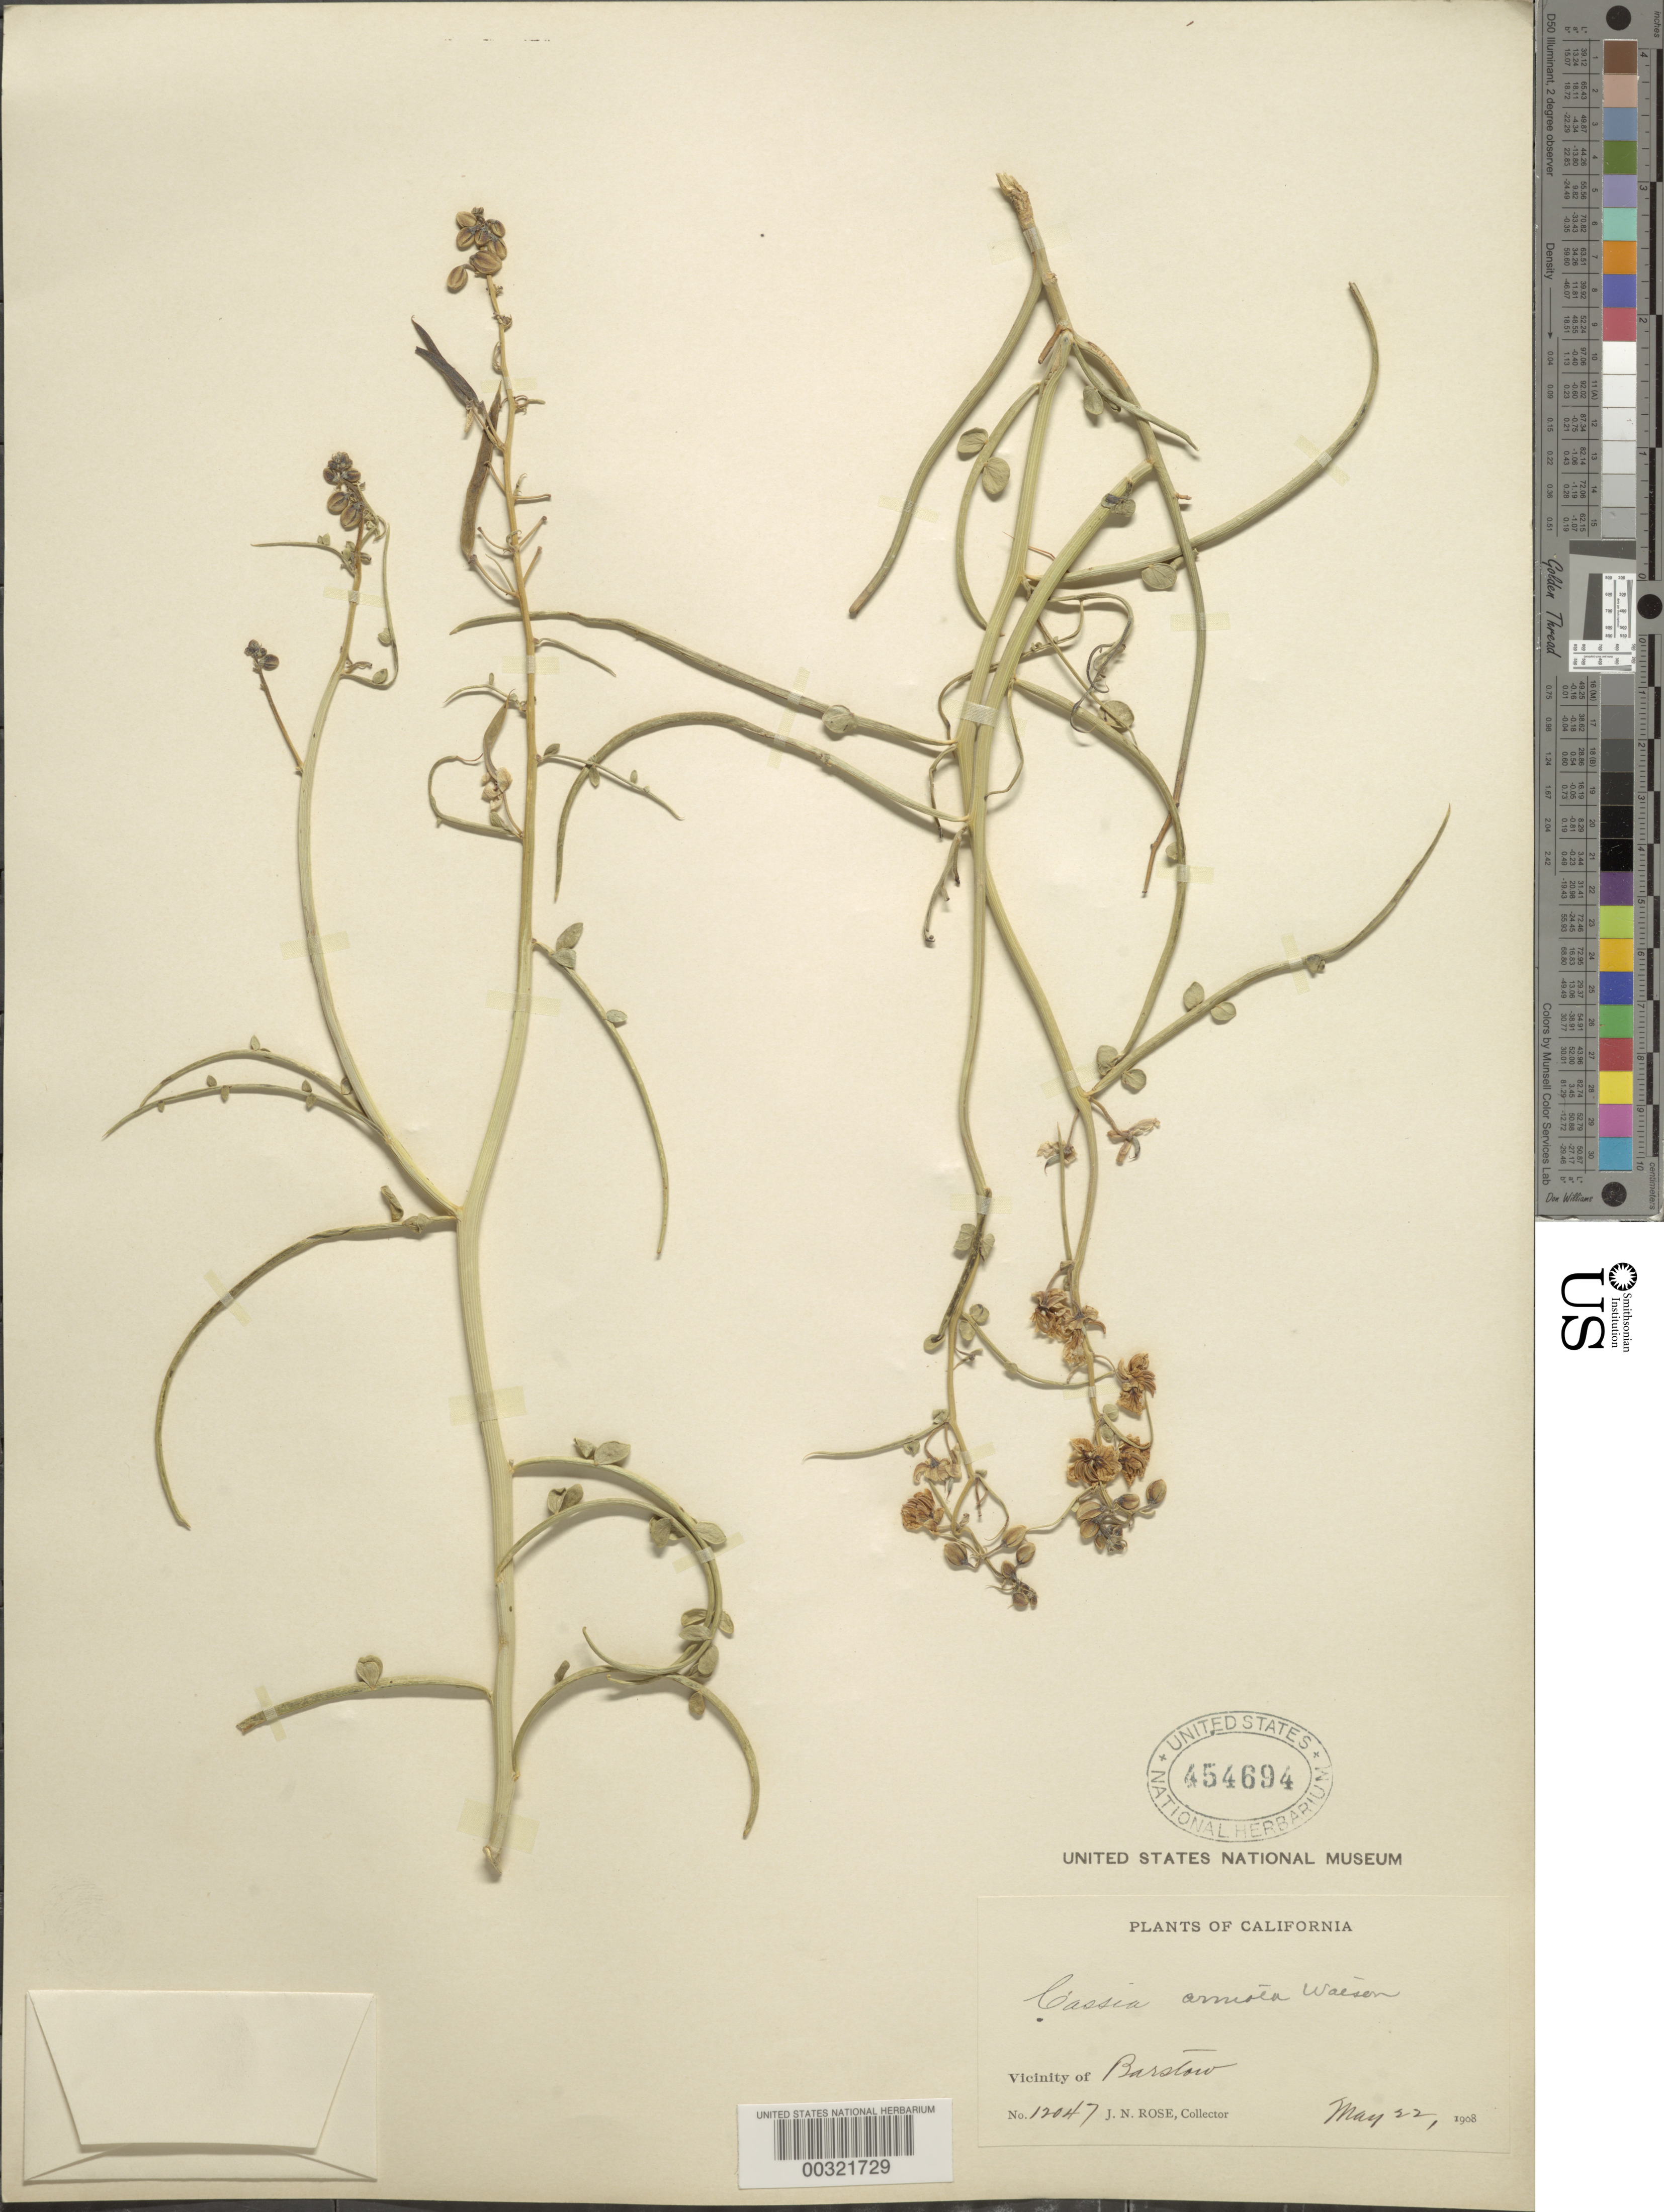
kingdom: Plantae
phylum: Tracheophyta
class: Magnoliopsida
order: Fabales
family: Fabaceae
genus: Senna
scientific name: Senna armata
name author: (S. Watson) H.S. Irwin & Barneby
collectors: J. N. Rose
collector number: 12047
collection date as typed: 22 May 1908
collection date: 1908-05-22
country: United States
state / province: California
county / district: San Bernardino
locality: Vicinity of barstow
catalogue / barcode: US 454694